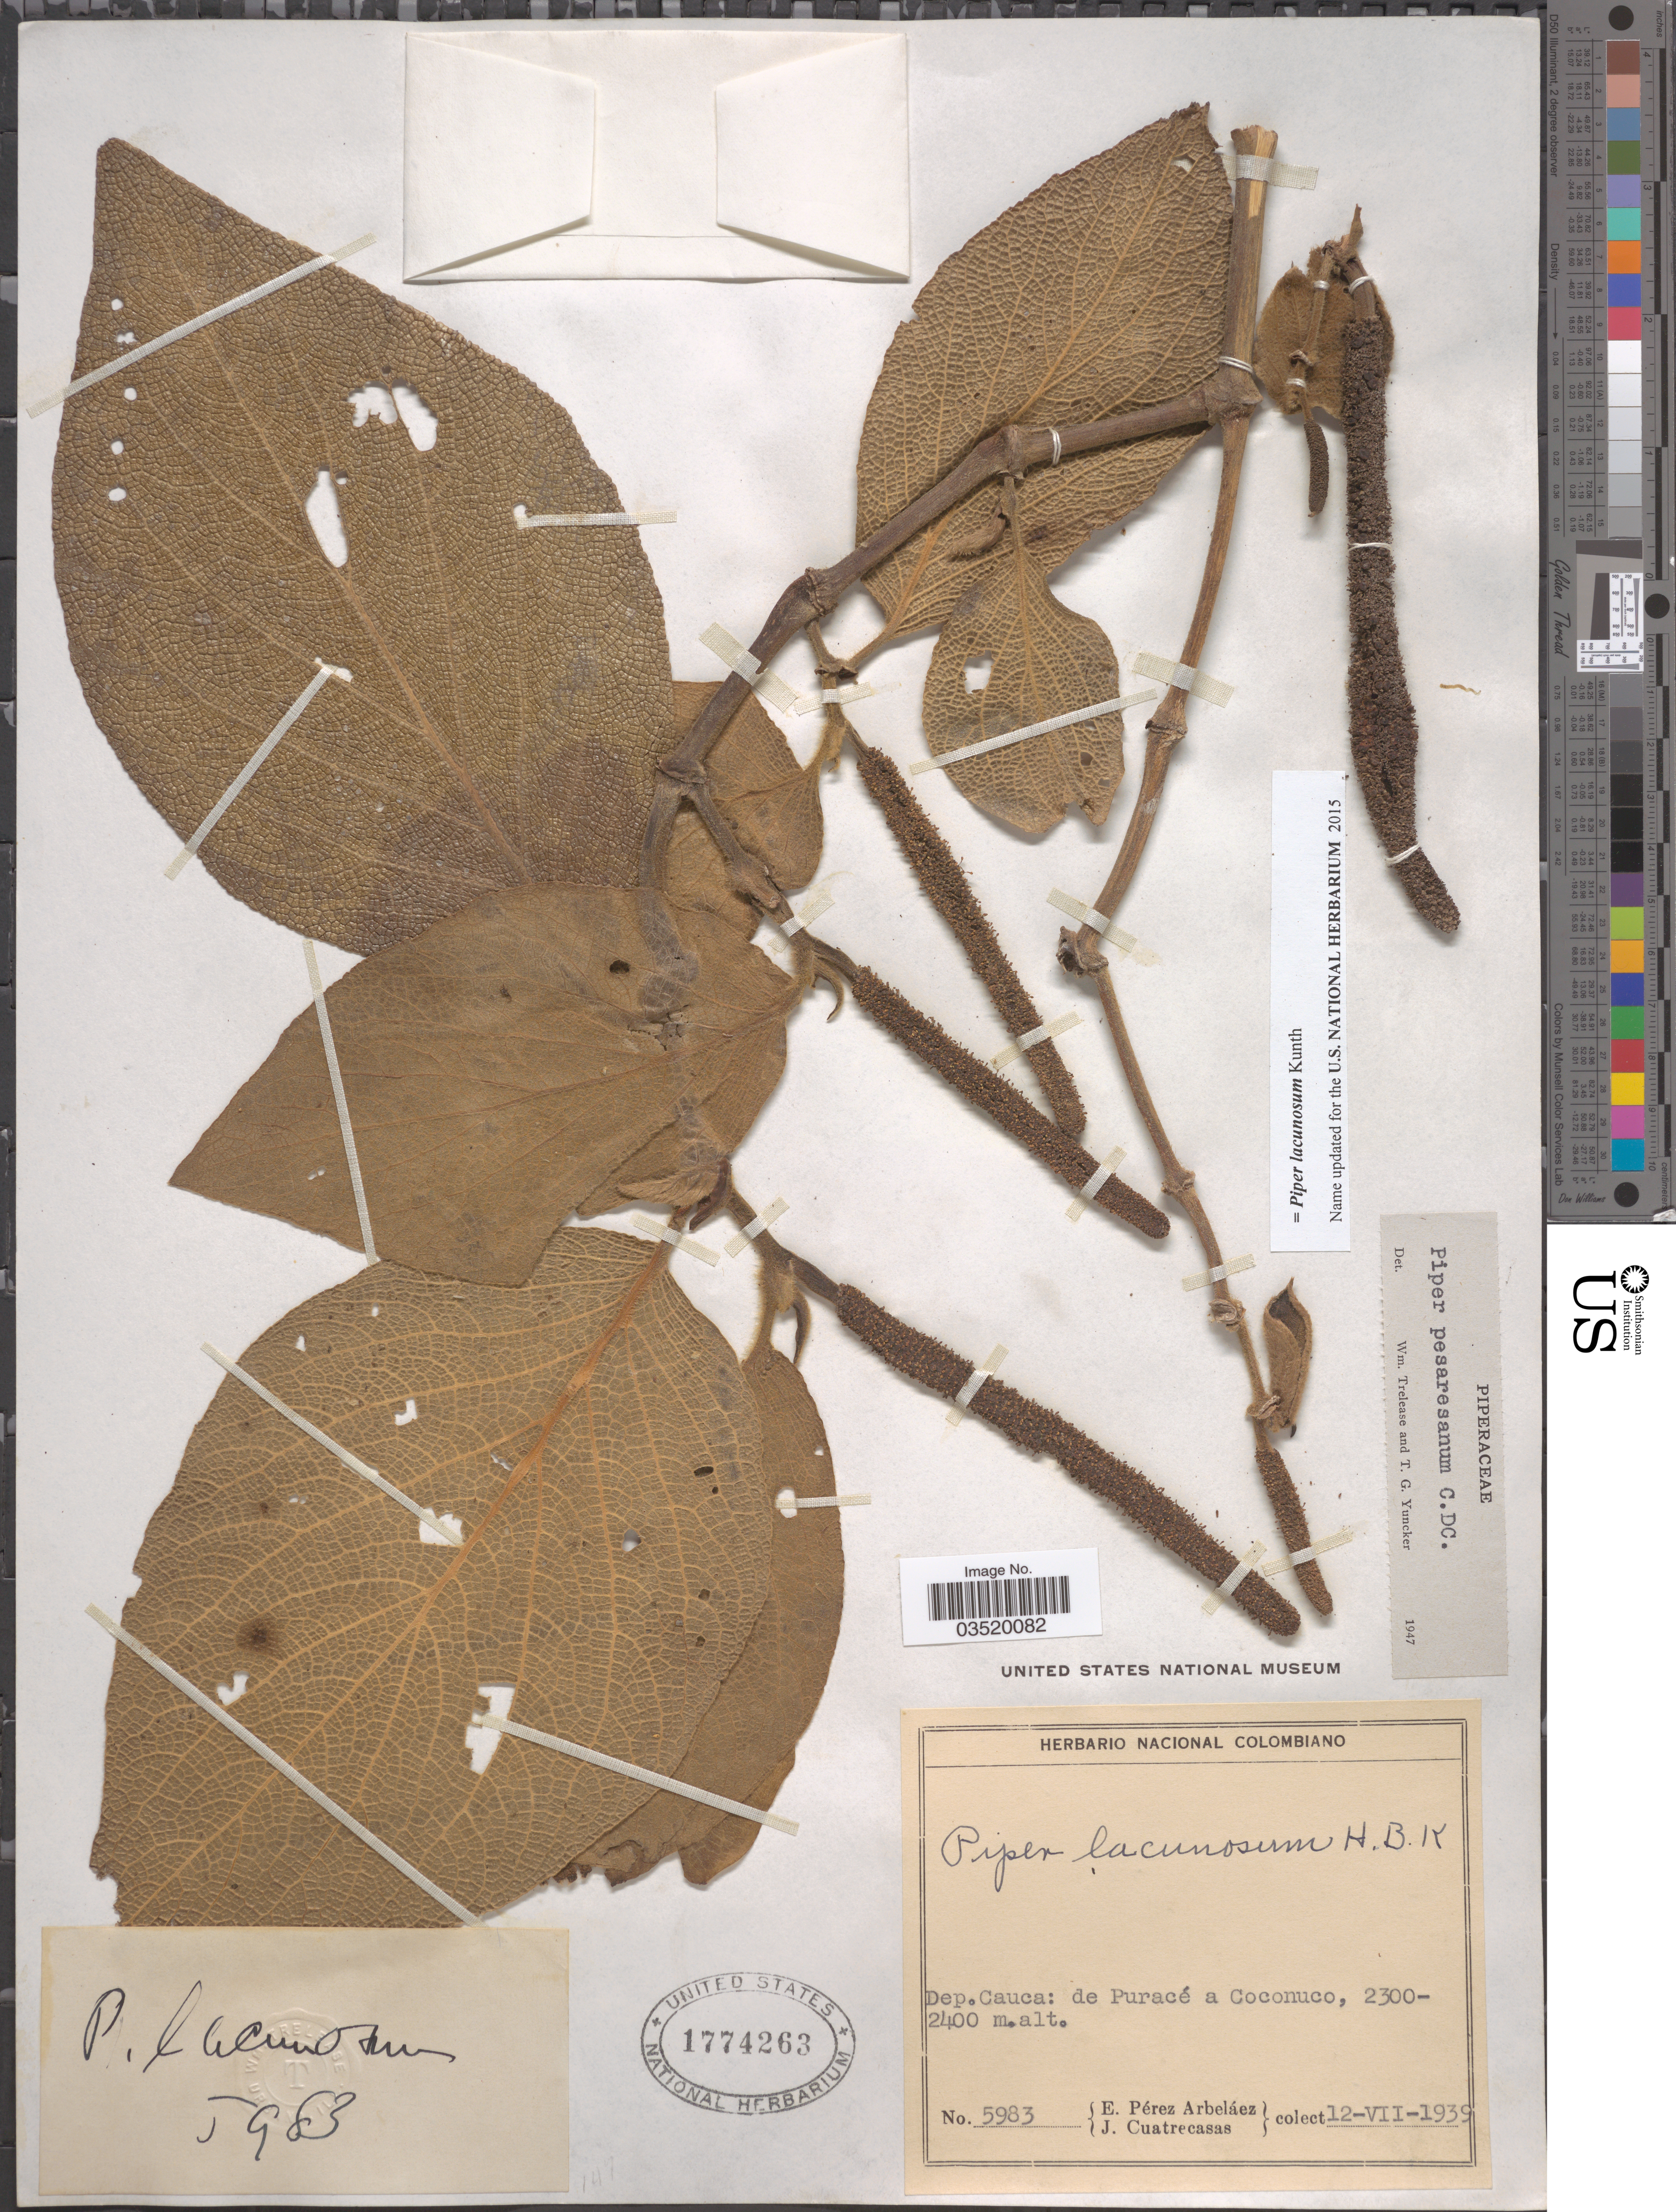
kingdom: Plantae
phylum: Tracheophyta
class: Magnoliopsida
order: Piperales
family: Piperaceae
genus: Piper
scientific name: Piper lacunosum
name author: Kunth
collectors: E. Pérez Arbeláez & J. Cuatrecasas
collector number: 5983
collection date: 1939-07-12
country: Colombia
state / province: Cauca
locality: Dep. Cauca: de Puracé a Coconuco.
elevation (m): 2300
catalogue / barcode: US 1774263